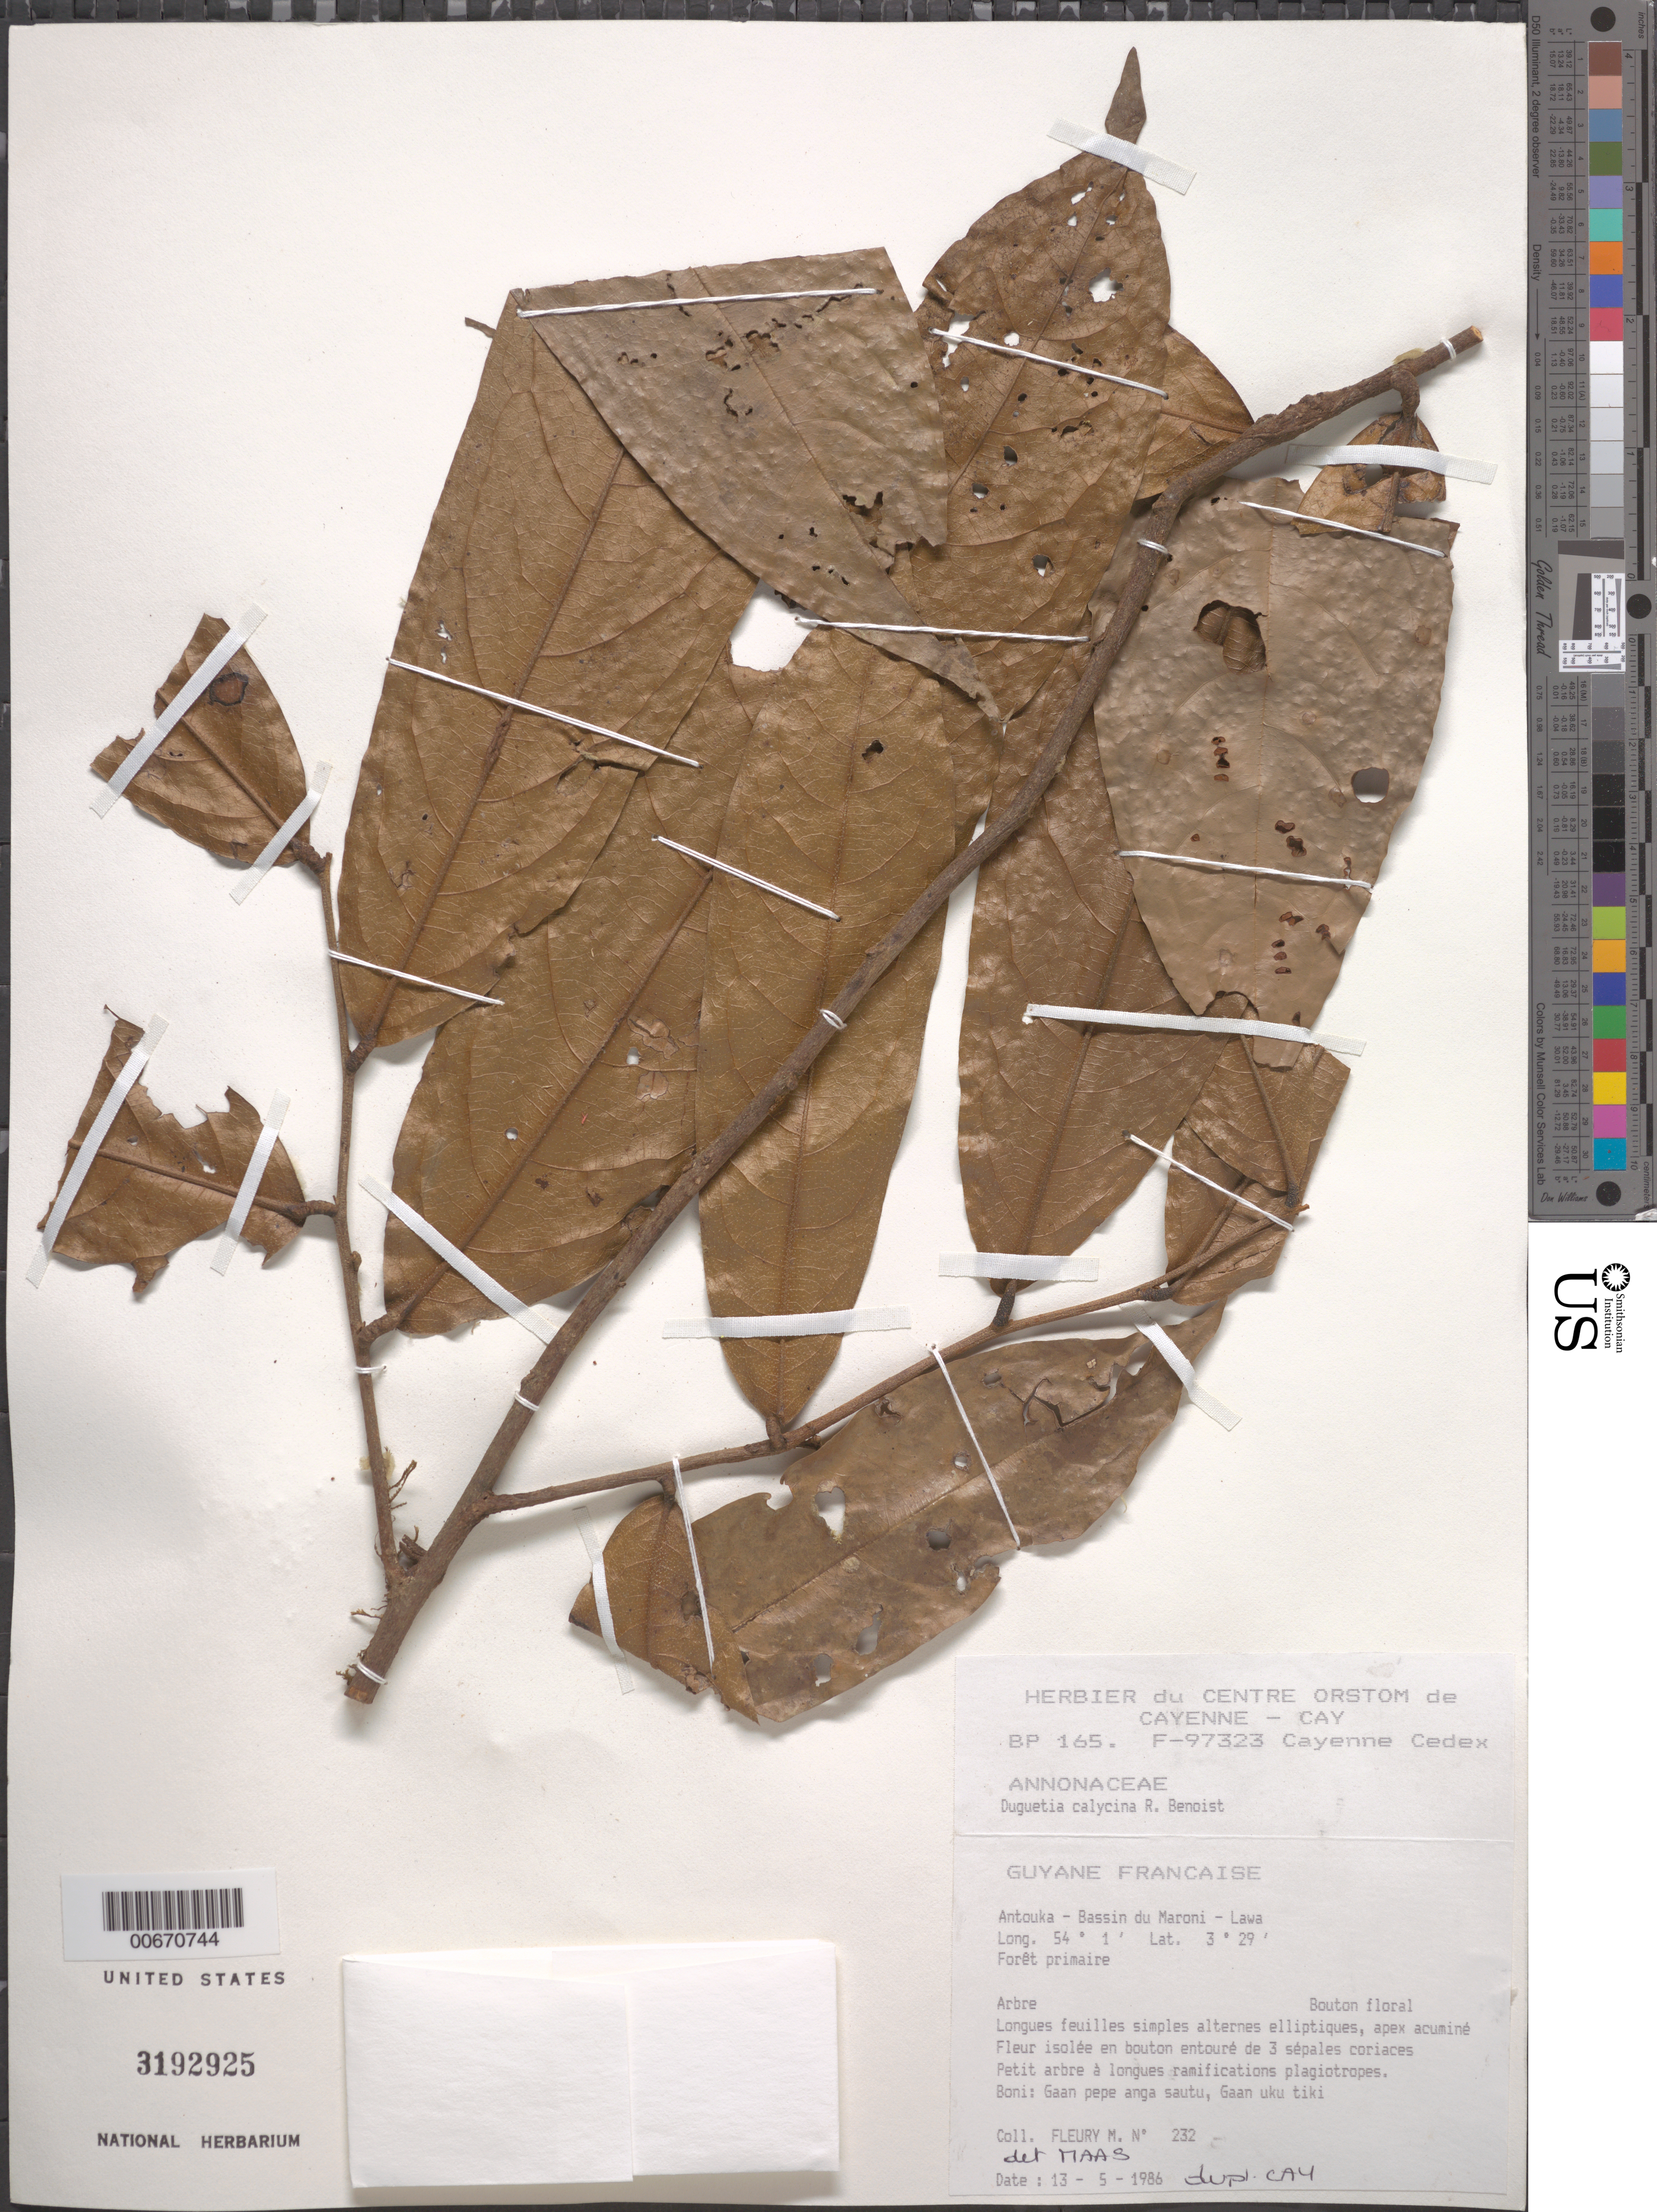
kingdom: Plantae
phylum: Tracheophyta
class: Magnoliopsida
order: Magnoliales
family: Annonaceae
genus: Duguetia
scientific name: Duguetia calycina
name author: Benoist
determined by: Maas, Paul J. M.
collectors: M. Fleury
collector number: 232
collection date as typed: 13-May-86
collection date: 1986-05-13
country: French Guiana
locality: Antouka, Bassin du Lawa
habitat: Primary forest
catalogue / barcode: US 3192925